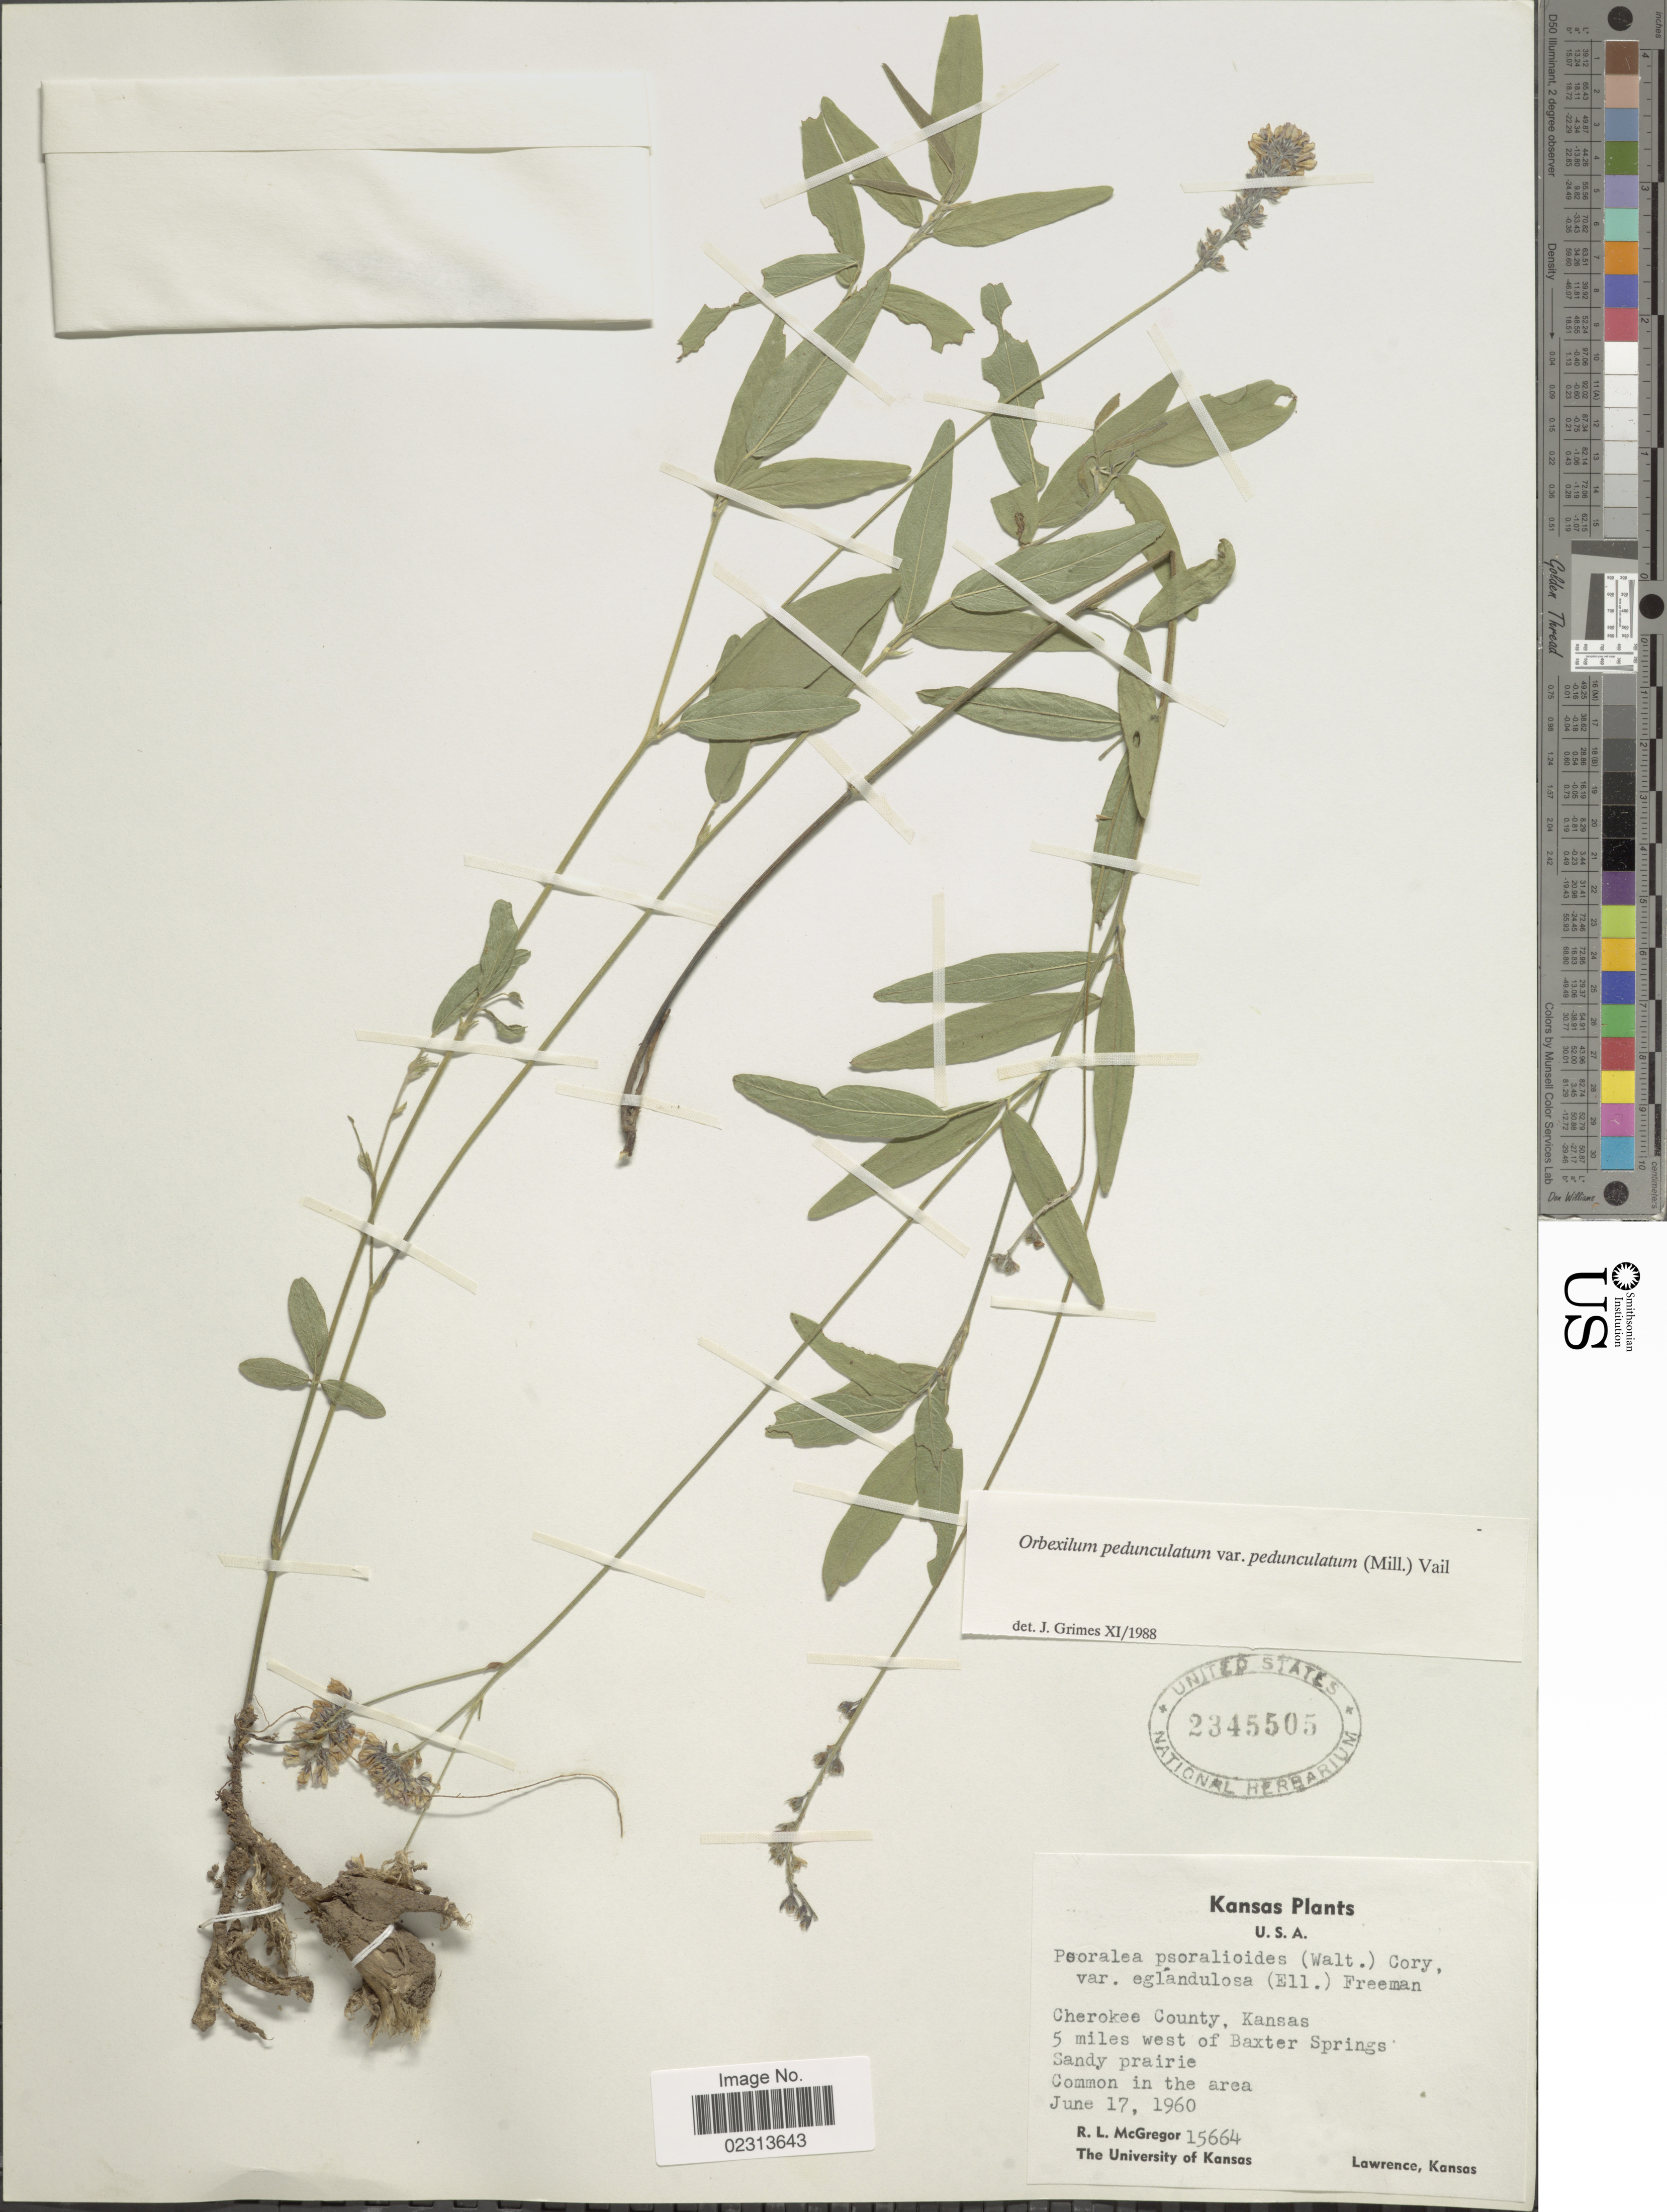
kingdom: Plantae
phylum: Tracheophyta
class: Magnoliopsida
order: Fabales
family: Fabaceae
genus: Orbexilum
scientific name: Orbexilum pedunculatum var. pedunculatum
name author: (Miller) Rydberg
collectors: R. McGregor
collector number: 15664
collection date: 1960-06-17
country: United States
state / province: Kansas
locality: Cherokee County, 5 miles west of Baxter Springs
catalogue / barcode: US 2345505